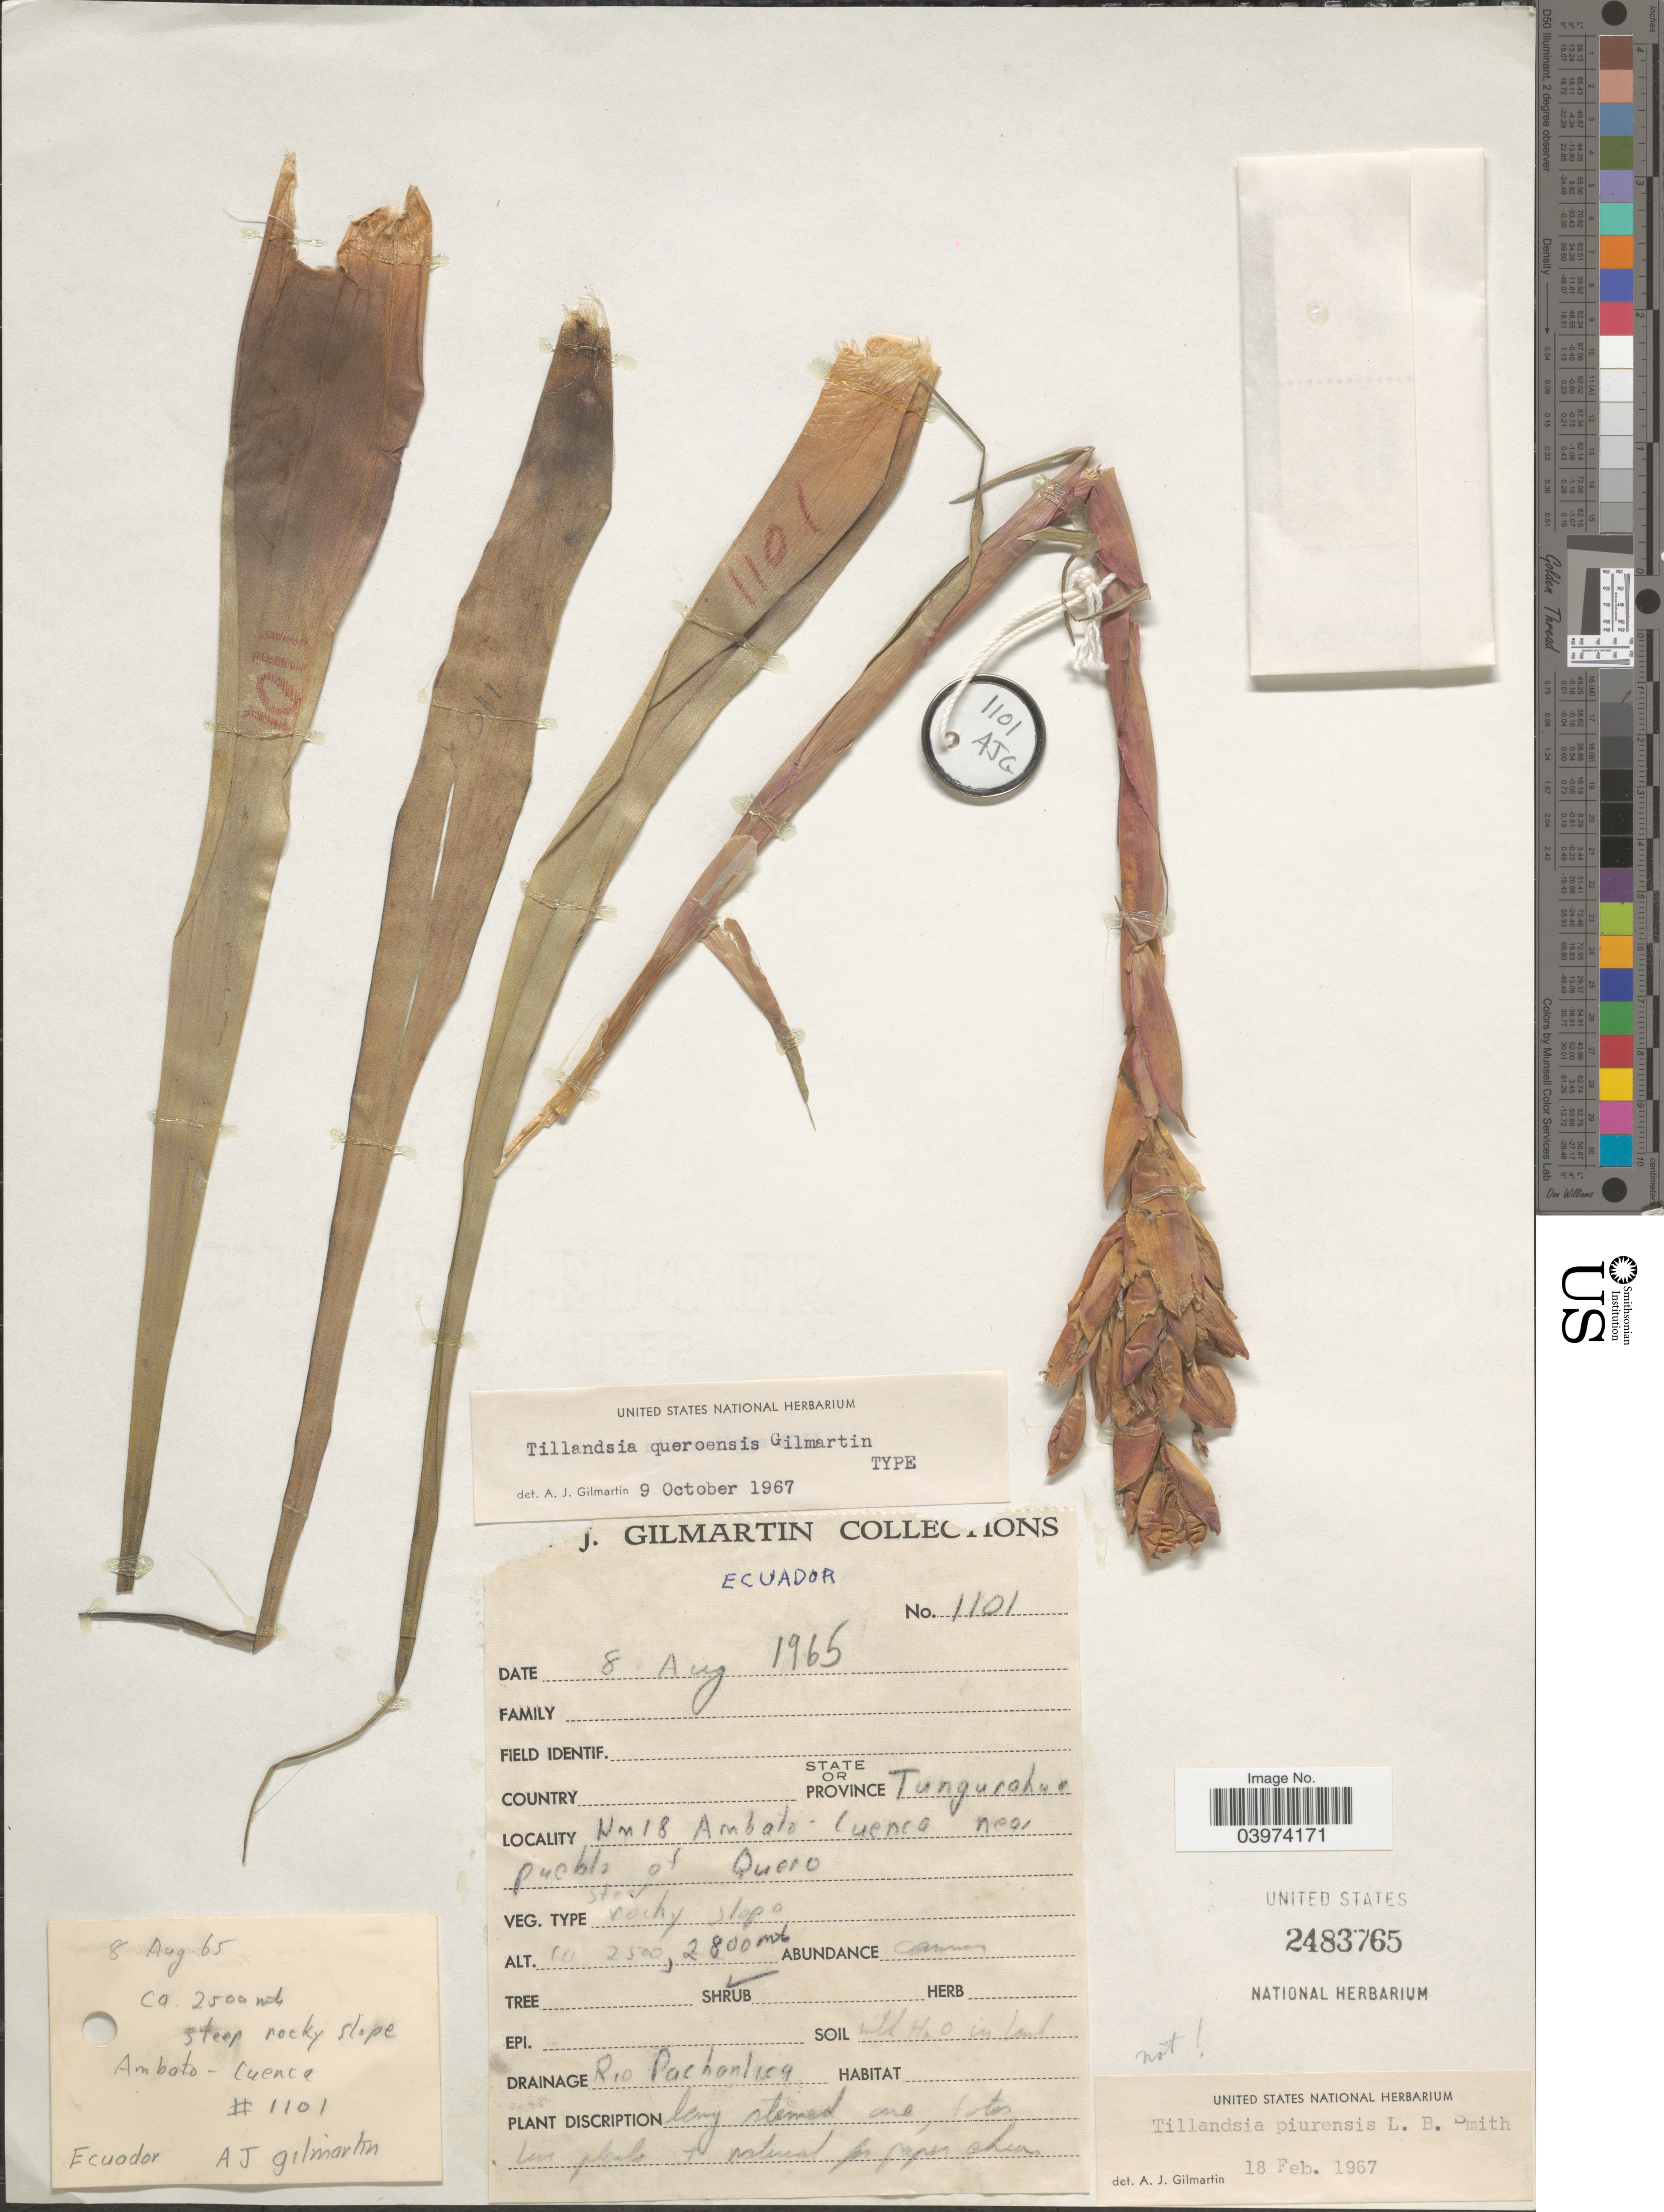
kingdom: Plantae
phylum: Tracheophyta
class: Liliopsida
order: Poales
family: Bromeliaceae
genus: Tillandsia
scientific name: Tillandsia queroensis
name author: Gilmartin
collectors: A. J. Gilmartin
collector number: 1101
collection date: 1965-08-08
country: Ecuador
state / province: Tungurahua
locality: Km 18 Ambato - Cuenca near puebla of Quero.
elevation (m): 2500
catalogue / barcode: US 2483765